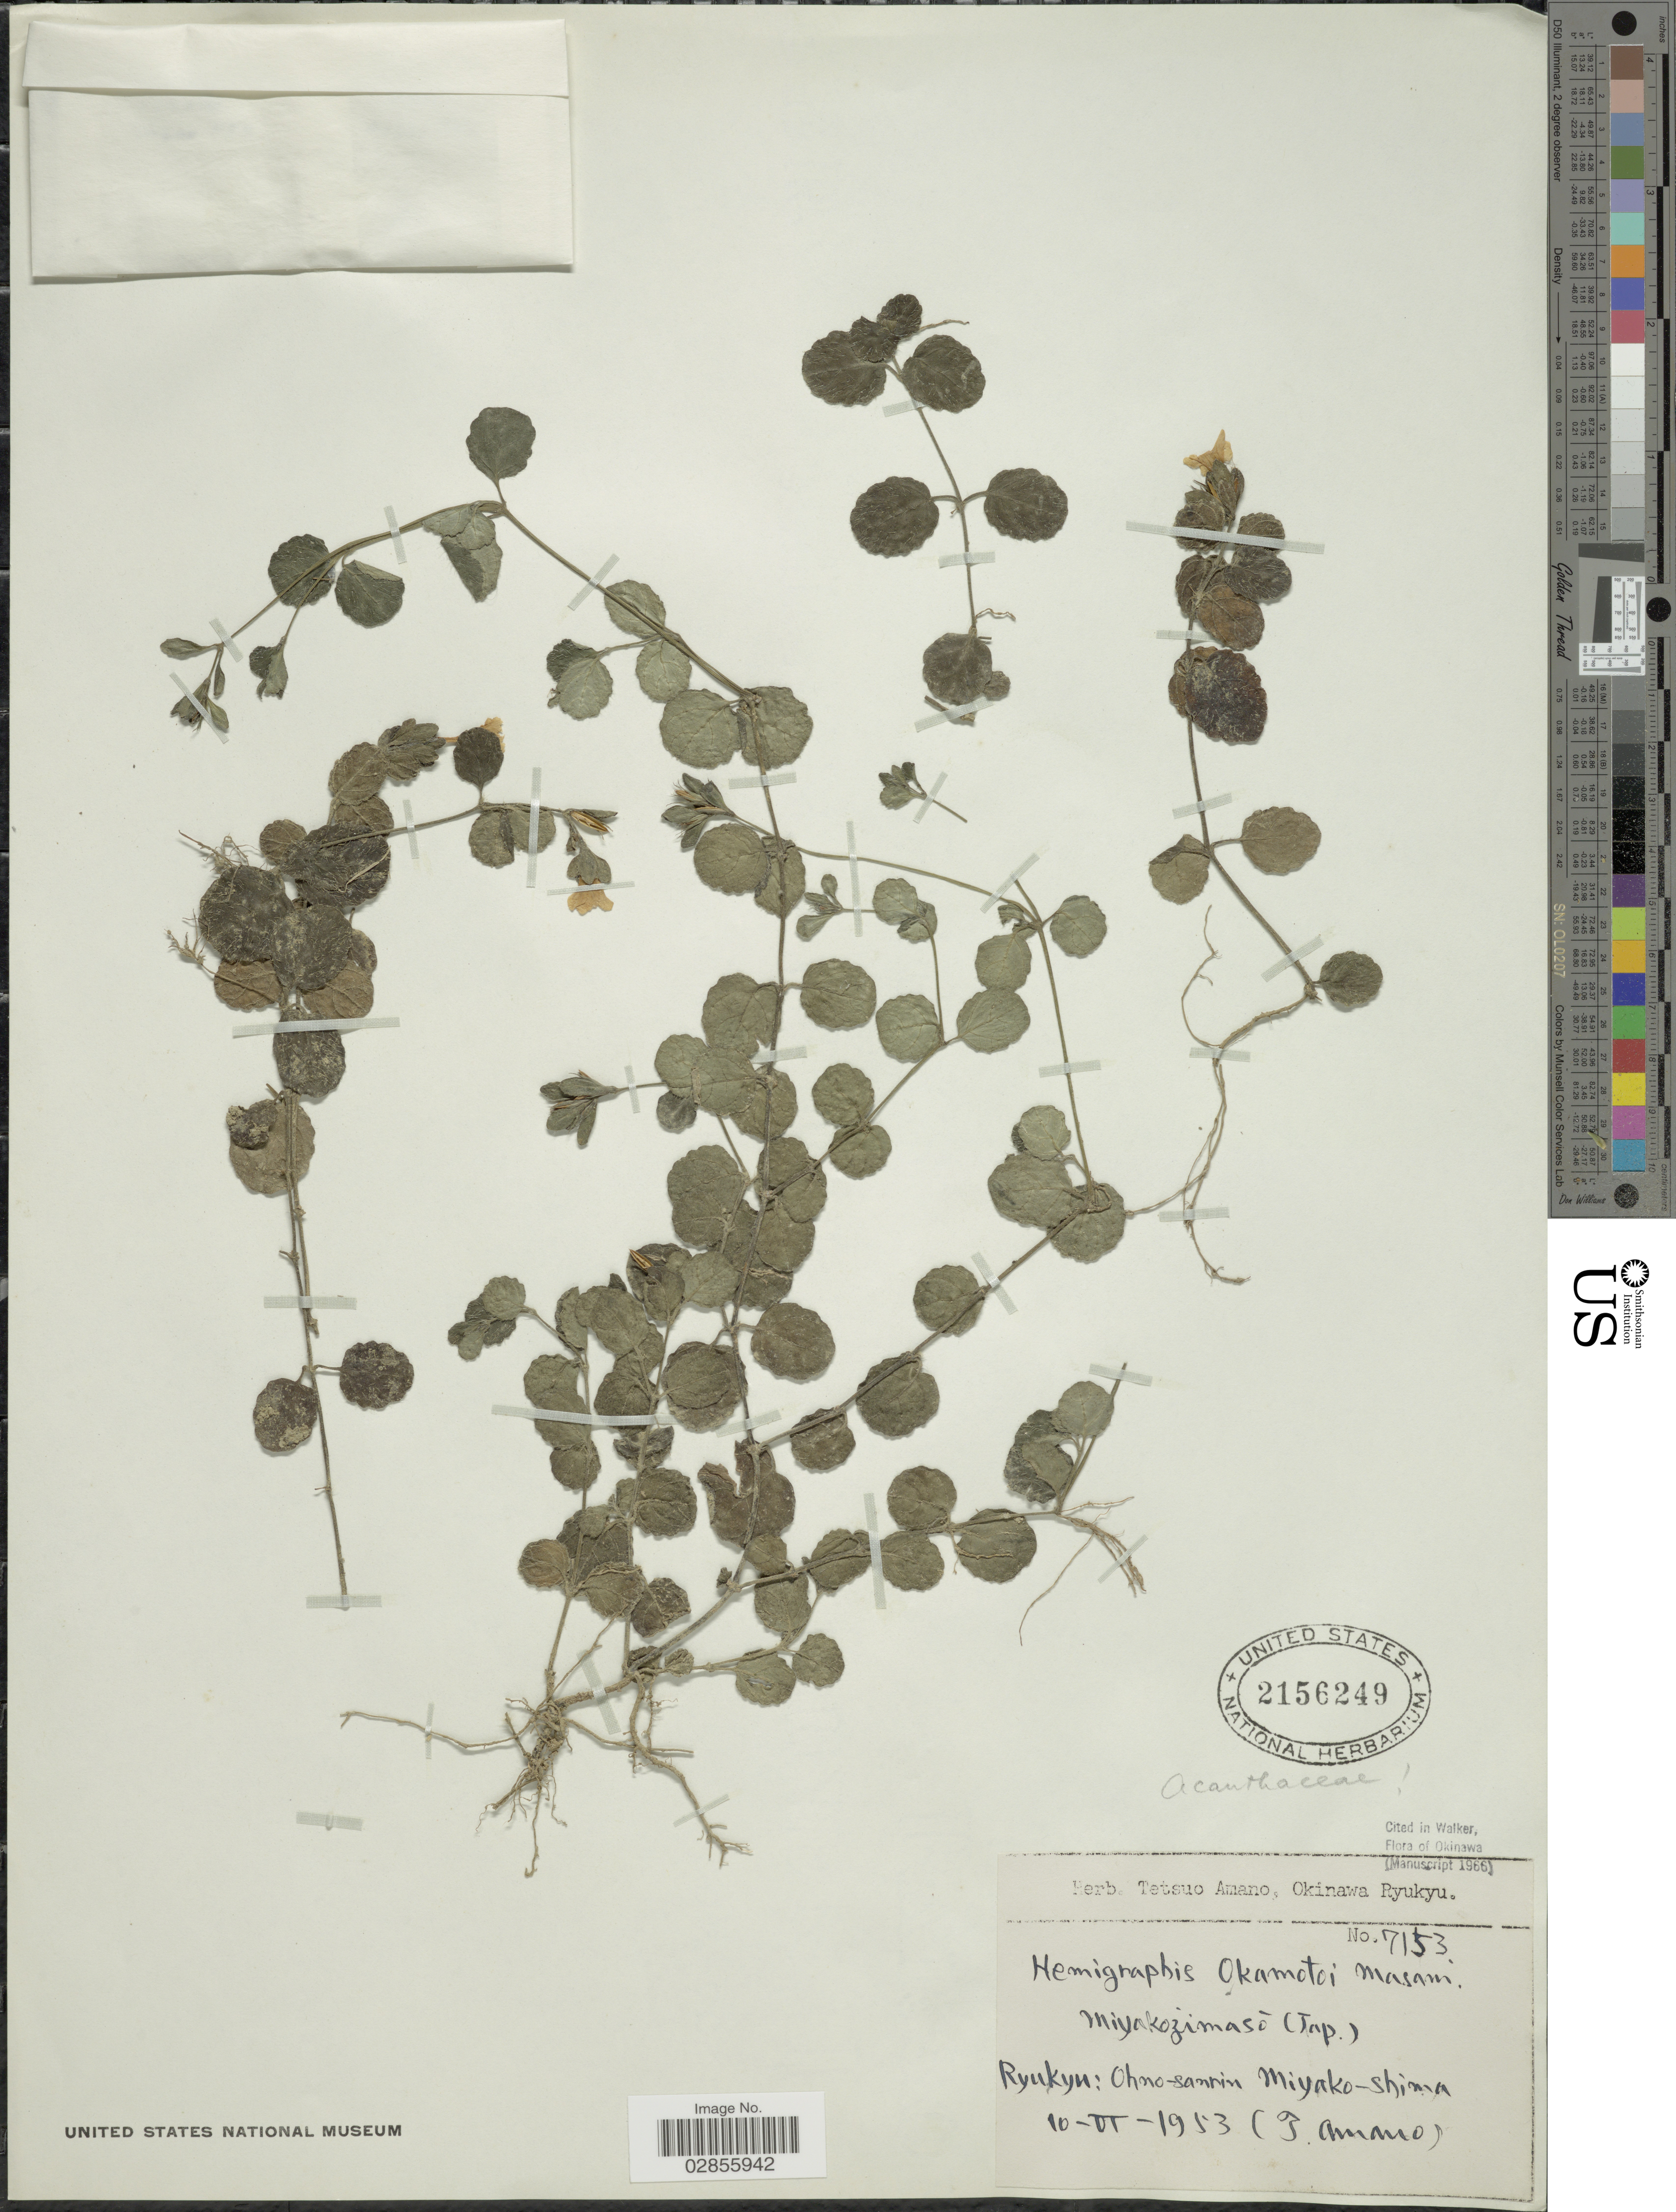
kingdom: Plantae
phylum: Tracheophyta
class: Magnoliopsida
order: Lamiales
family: Acanthaceae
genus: Hemigraphis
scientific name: Hemigraphis okamotoi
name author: Masam.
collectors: T. Amano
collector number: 7153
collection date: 1953-06-10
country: Japan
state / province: Okinawa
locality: Ryukyu: Ohno-sanrin Miyako-shima.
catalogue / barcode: US 2156249